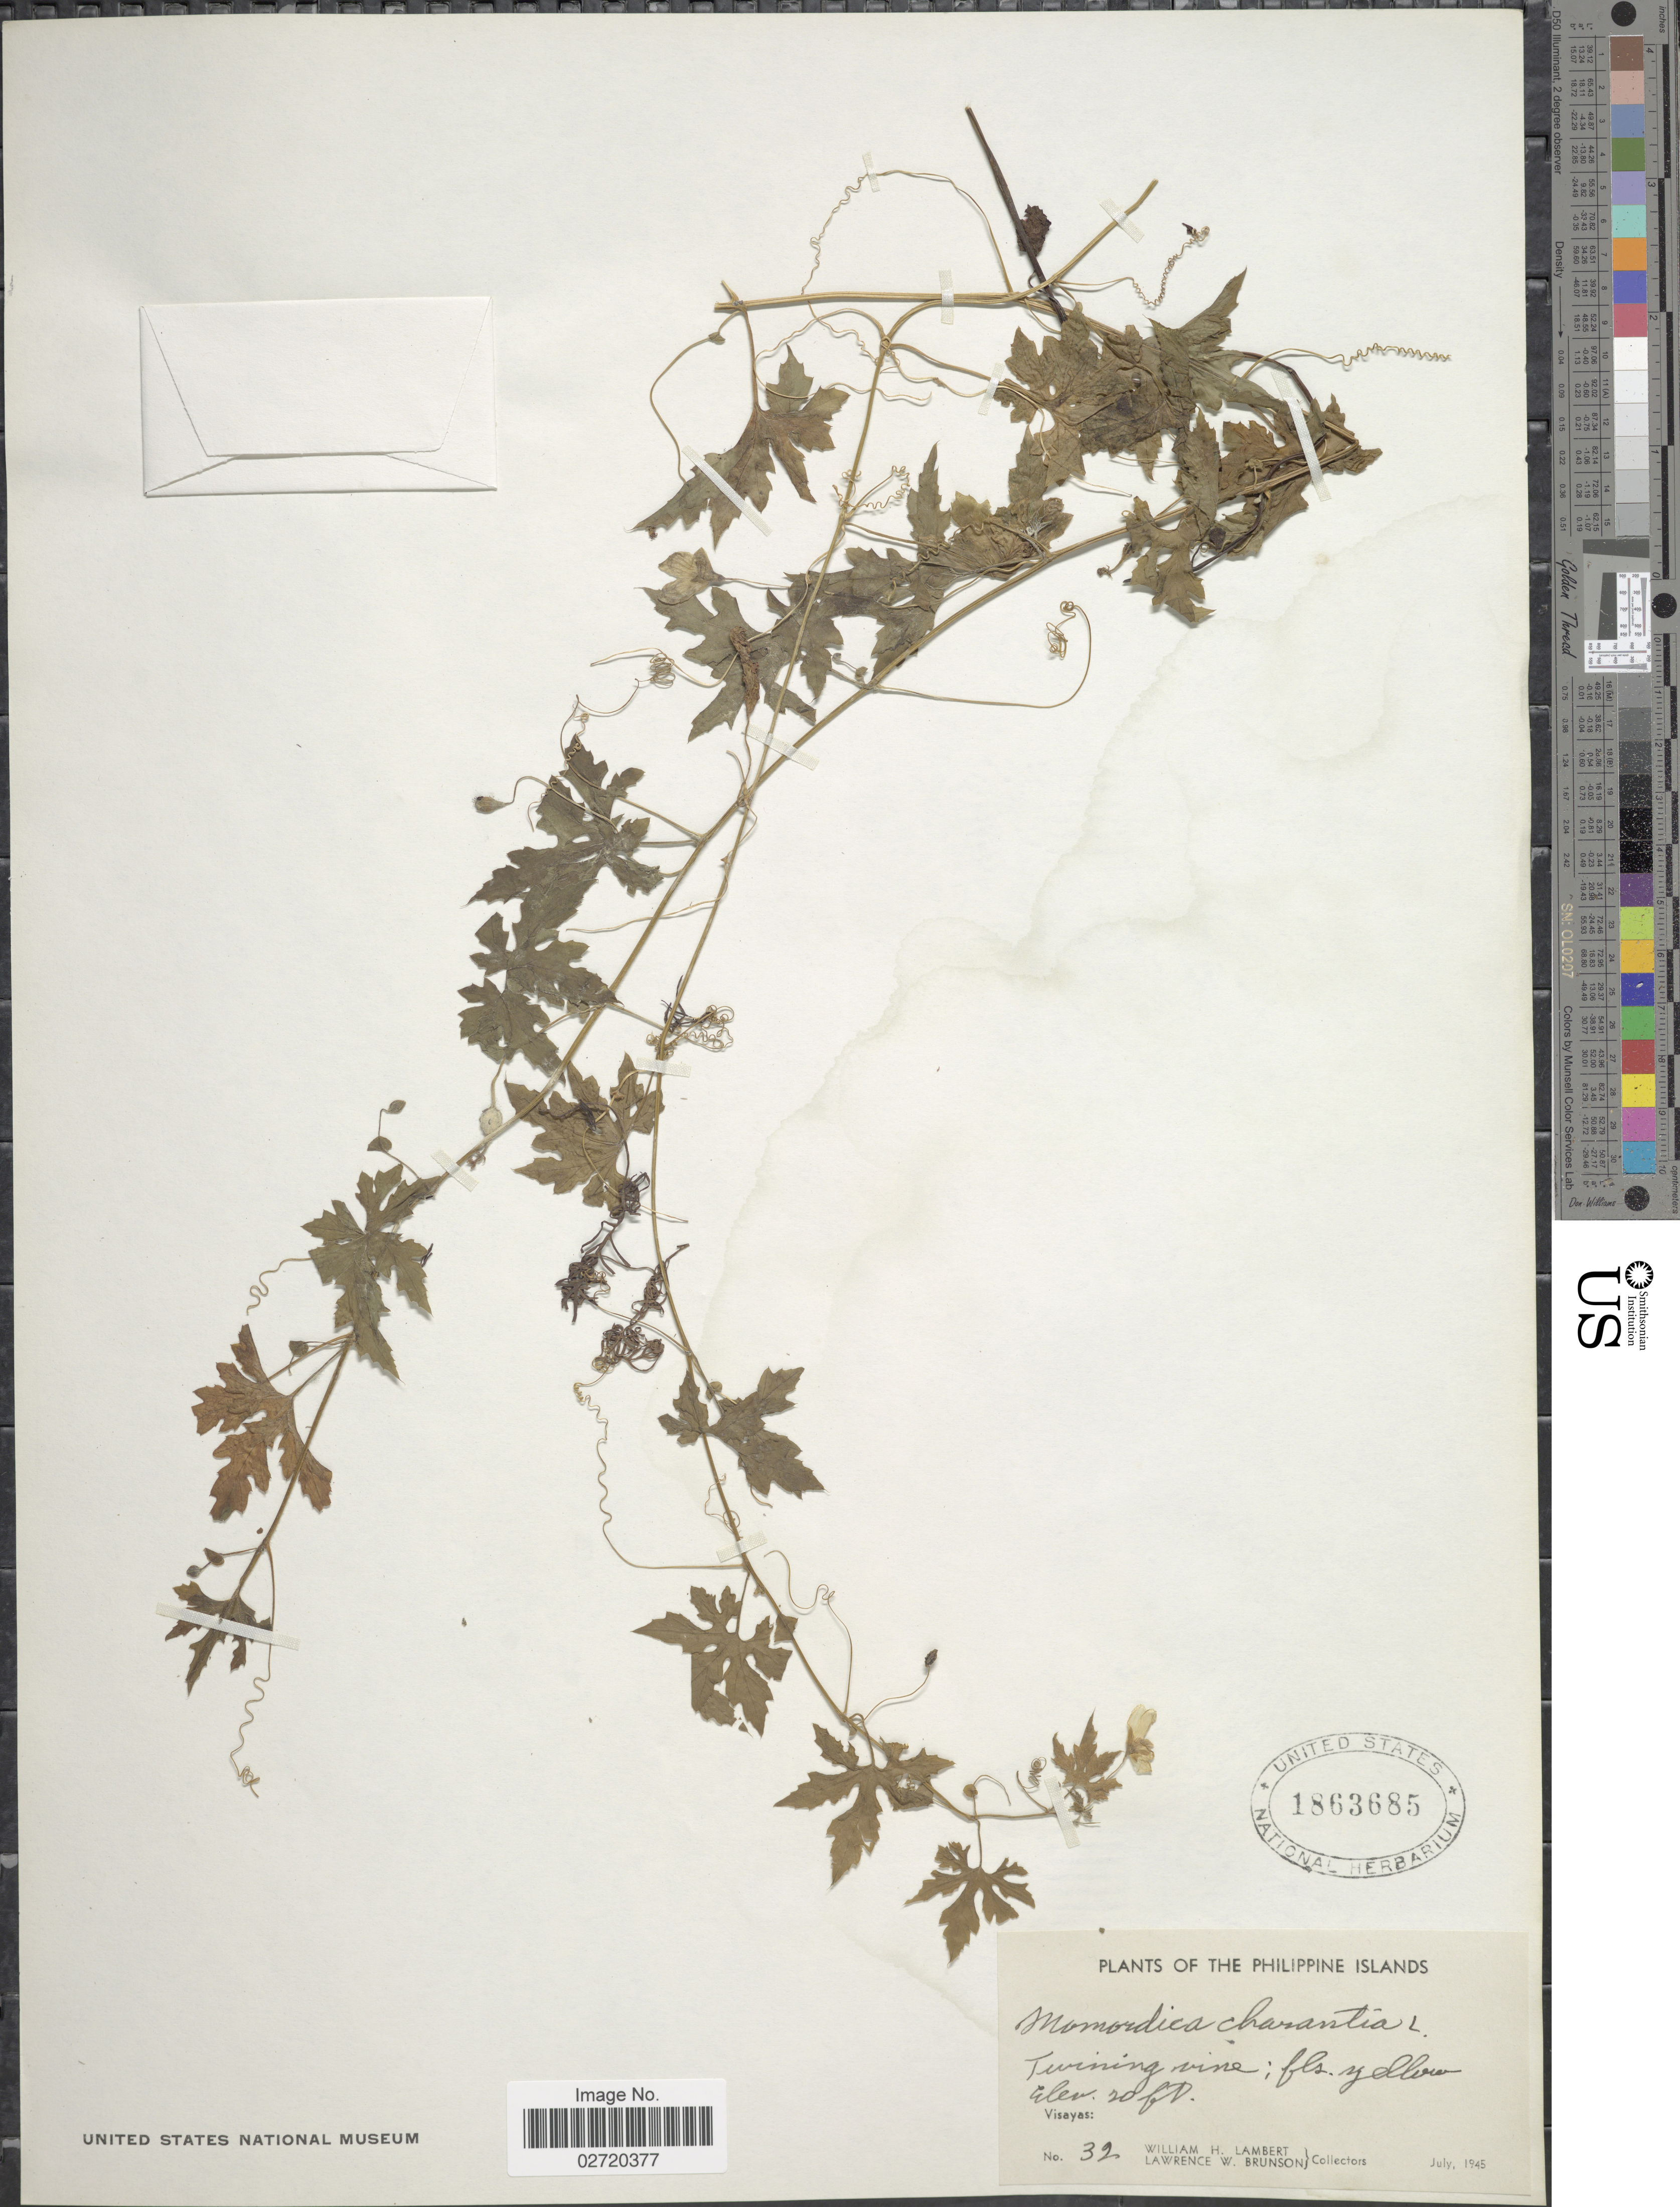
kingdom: Plantae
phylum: Tracheophyta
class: Magnoliopsida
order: Cucurbitales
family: Cucurbitaceae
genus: Momordica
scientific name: Momordica charantia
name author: L.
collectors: W. Lambert & L. Brunson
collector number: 32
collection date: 1945-07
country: Philippines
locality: Visayas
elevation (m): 6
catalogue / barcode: US 1863685